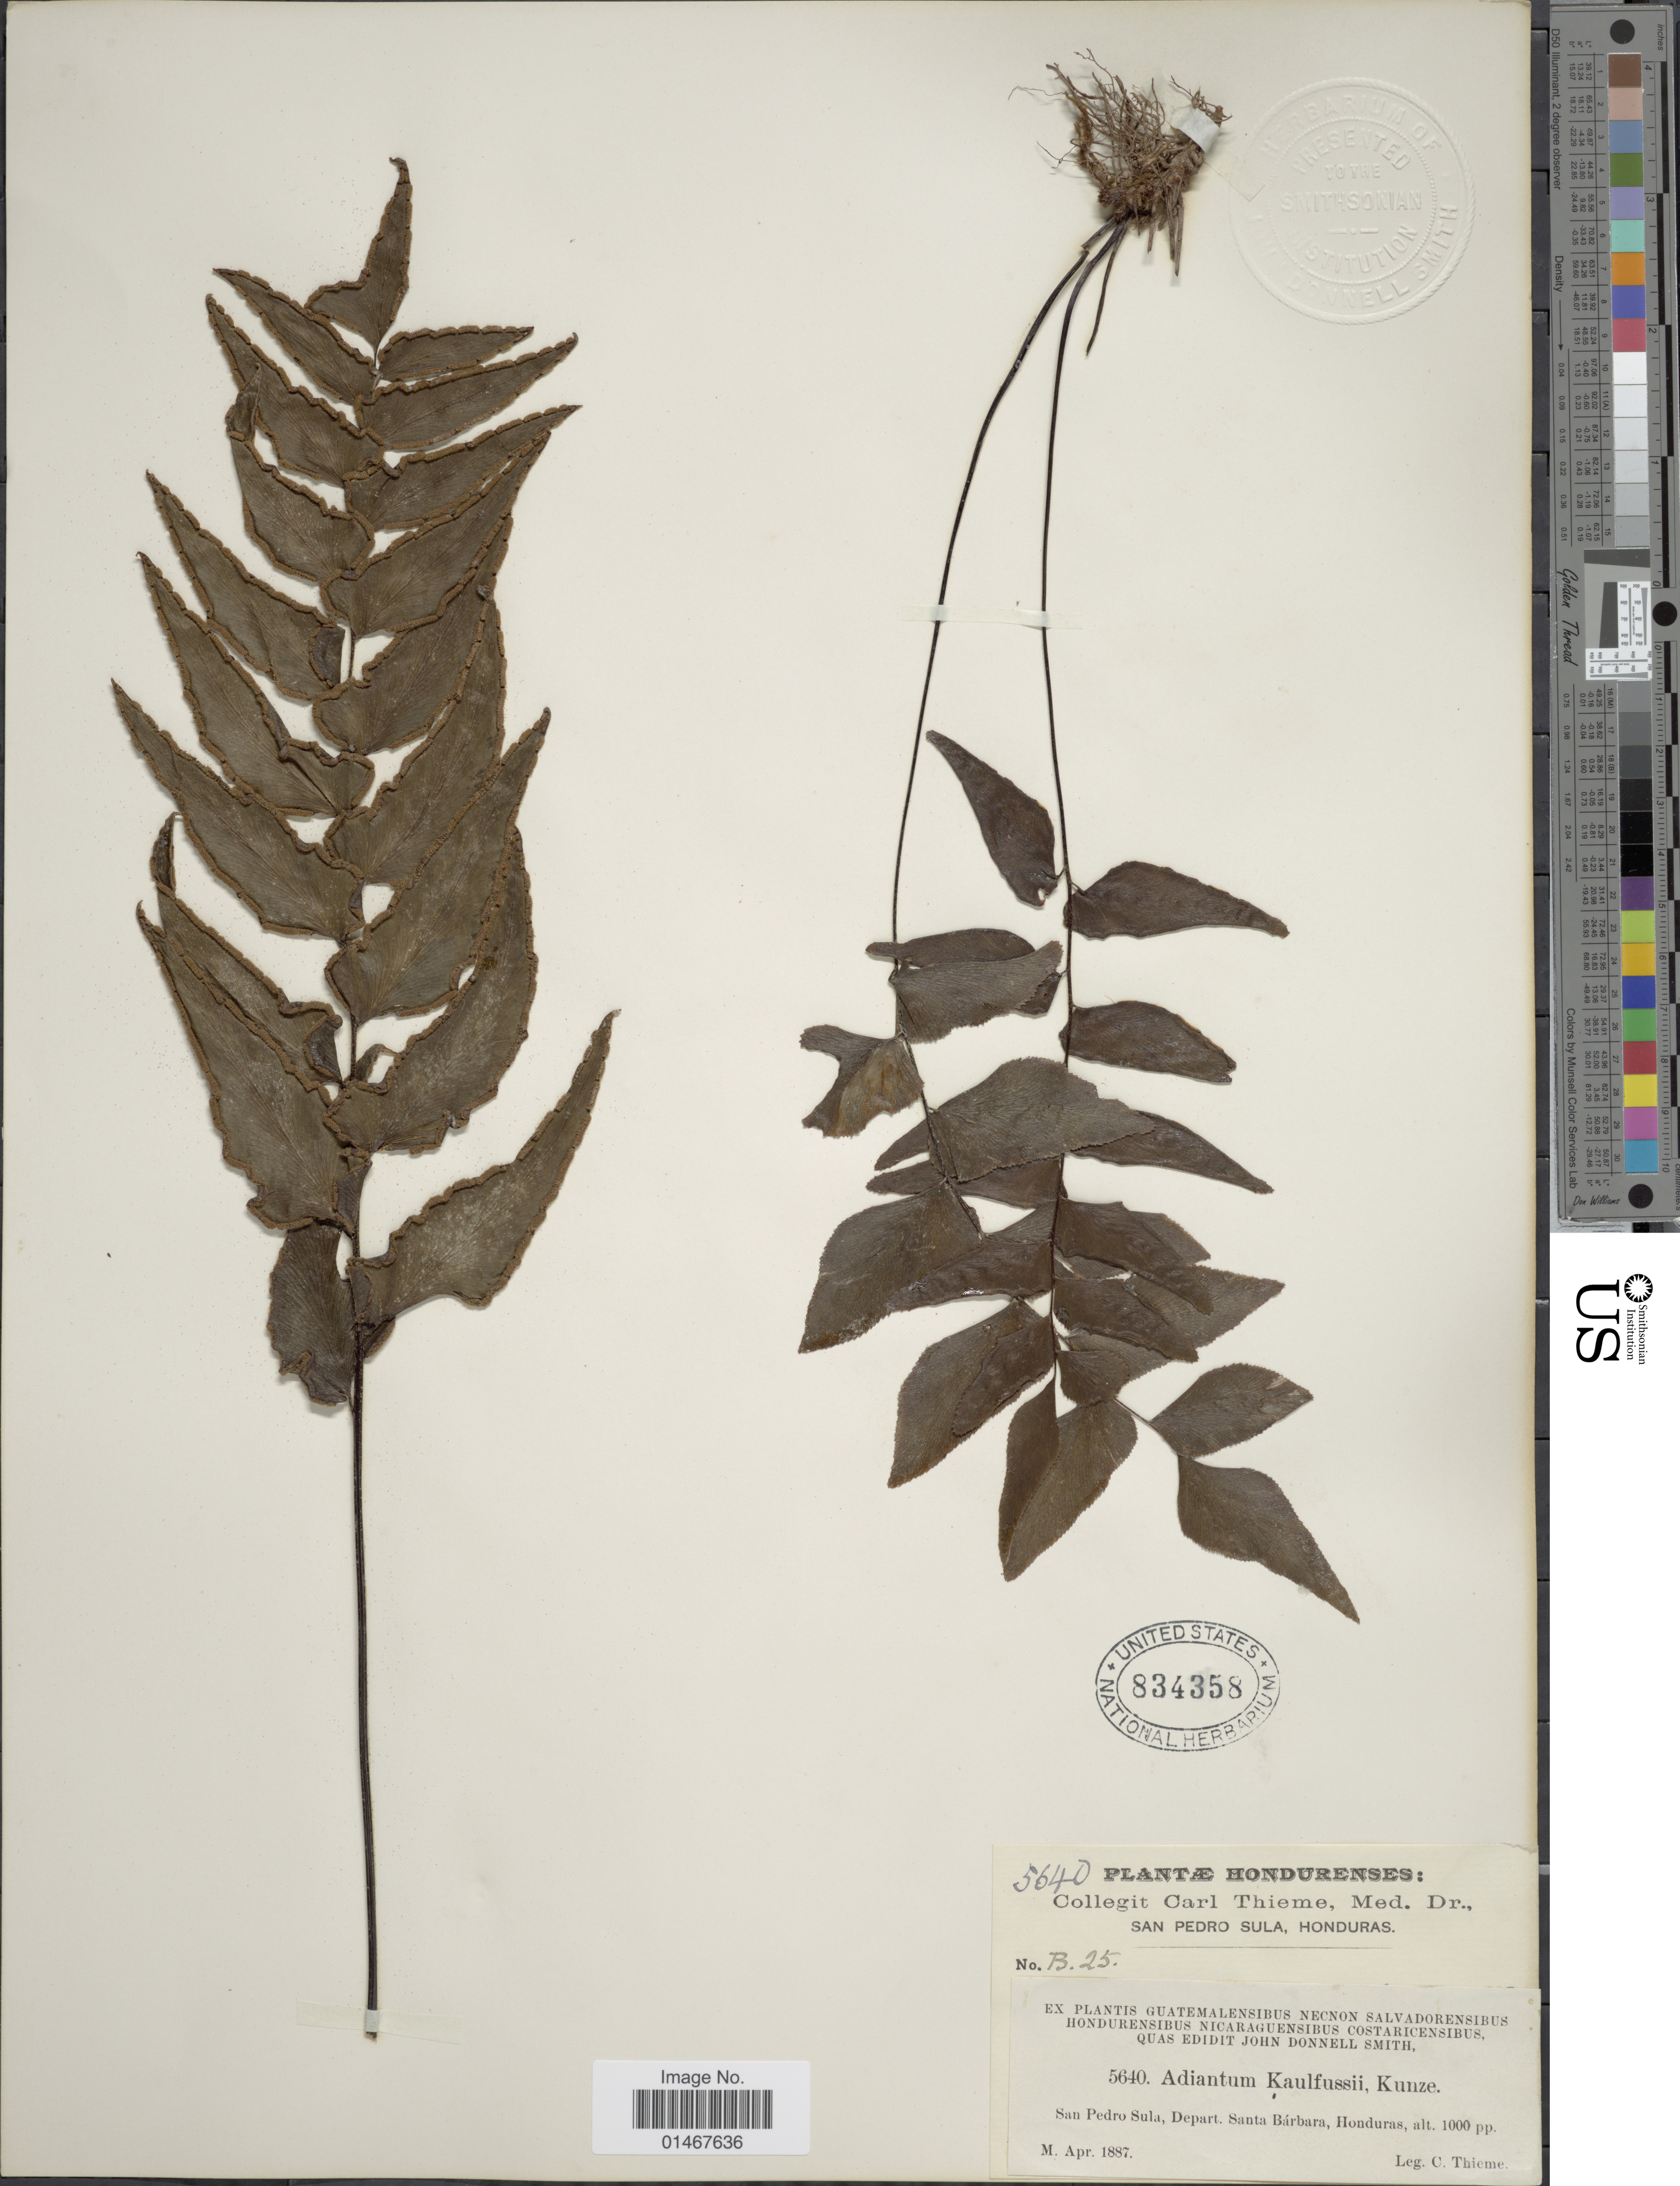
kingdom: Plantae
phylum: Tracheophyta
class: Polypodiopsida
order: Polypodiales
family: Pteridaceae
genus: Adiantum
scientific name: Adiantum petiolatum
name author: Desv.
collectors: C. Thieme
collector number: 5640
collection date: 1887-04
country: Honduras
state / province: Santa Bárbara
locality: San Pedro Sula, Depart Santa Bárbara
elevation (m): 305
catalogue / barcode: US 834358